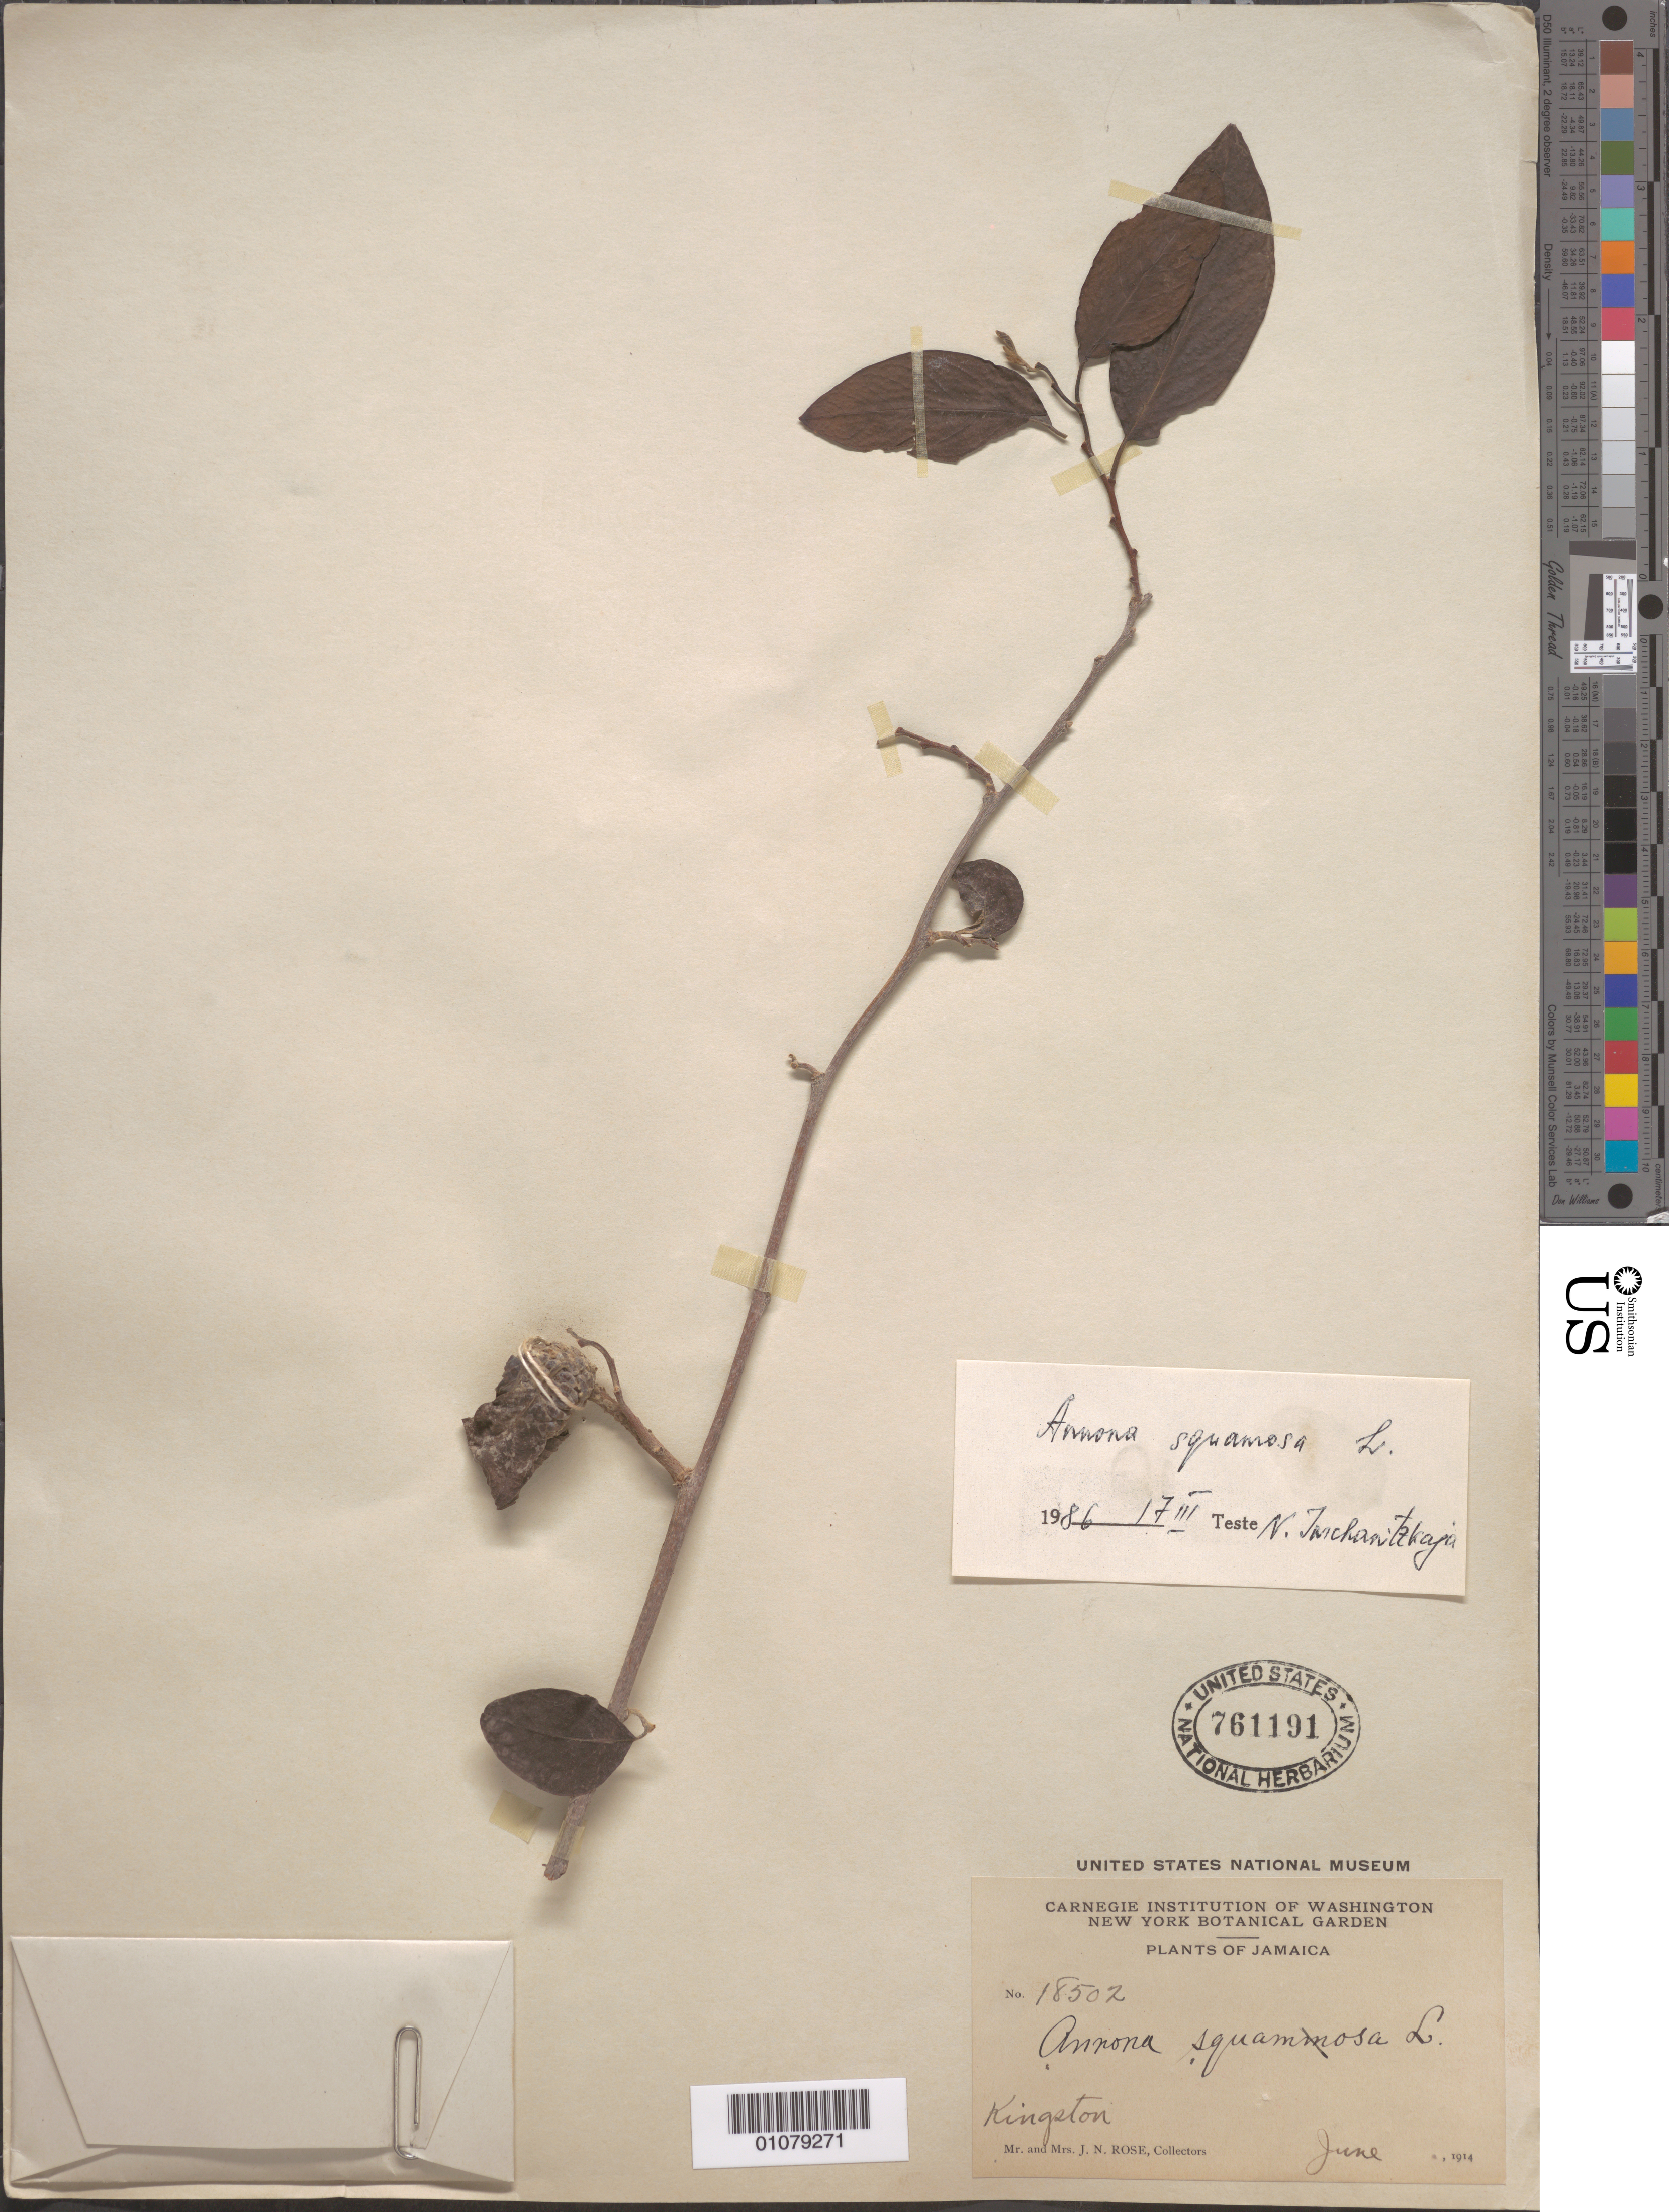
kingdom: Plantae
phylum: Tracheophyta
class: Magnoliopsida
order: Magnoliales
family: Annonaceae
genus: Annona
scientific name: Annona squamosa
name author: L.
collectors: J. N. Rose & L. B. Rose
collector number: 18502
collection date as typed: Jun 1914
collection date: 1914-06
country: Jamaica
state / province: Kingston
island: Jamaica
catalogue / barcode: US 761191